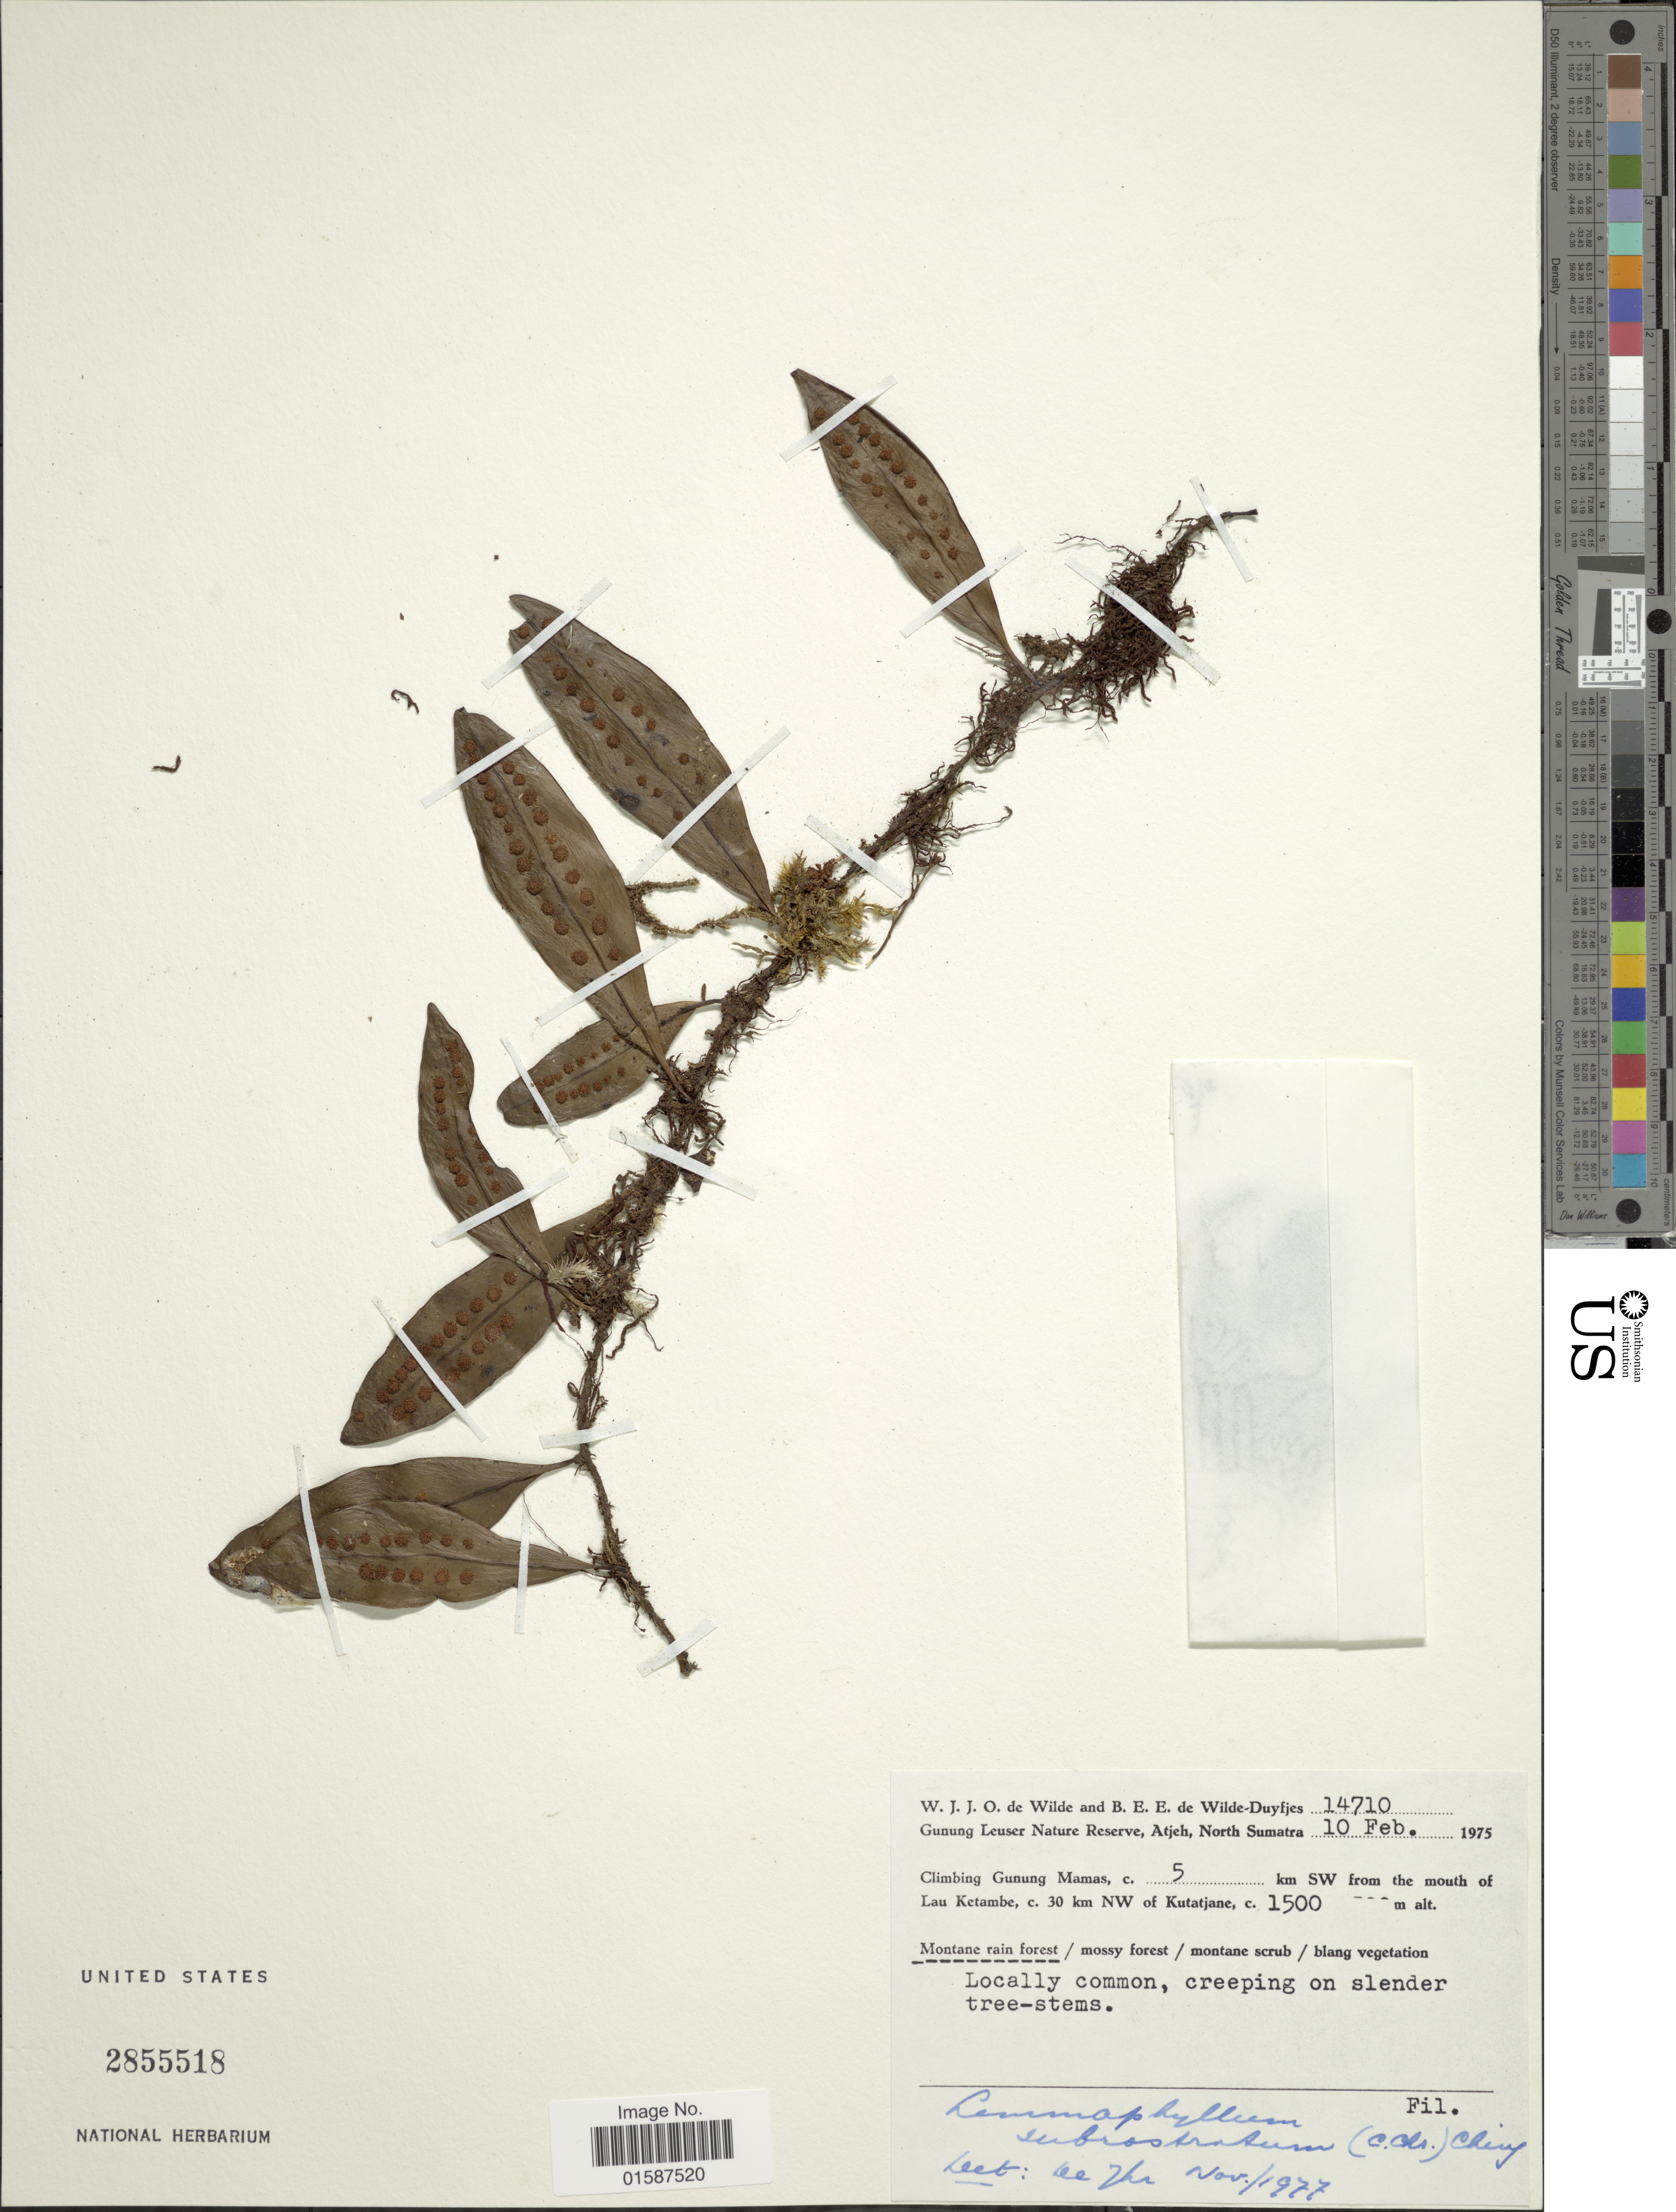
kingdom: Plantae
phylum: Tracheophyta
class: Polypodiopsida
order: Polypodiales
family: Polypodiaceae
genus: Lemmaphyllum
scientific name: Lemmaphyllum subrostratum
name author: (C. Chr.) Ching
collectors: W. J. de Wilde & B. E. de Wilde-Duyfjes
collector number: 14710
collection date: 1975-02-10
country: Indonesia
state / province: Sumatra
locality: Gunung Leuser Nature Reserve, Atjeh, North Sumatra, climbing gunung Mamas, c. 5 km SW from the mouth of Lau Ketambe, c. 30 km NW of Kutatjane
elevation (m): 1500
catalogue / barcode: US 2855518